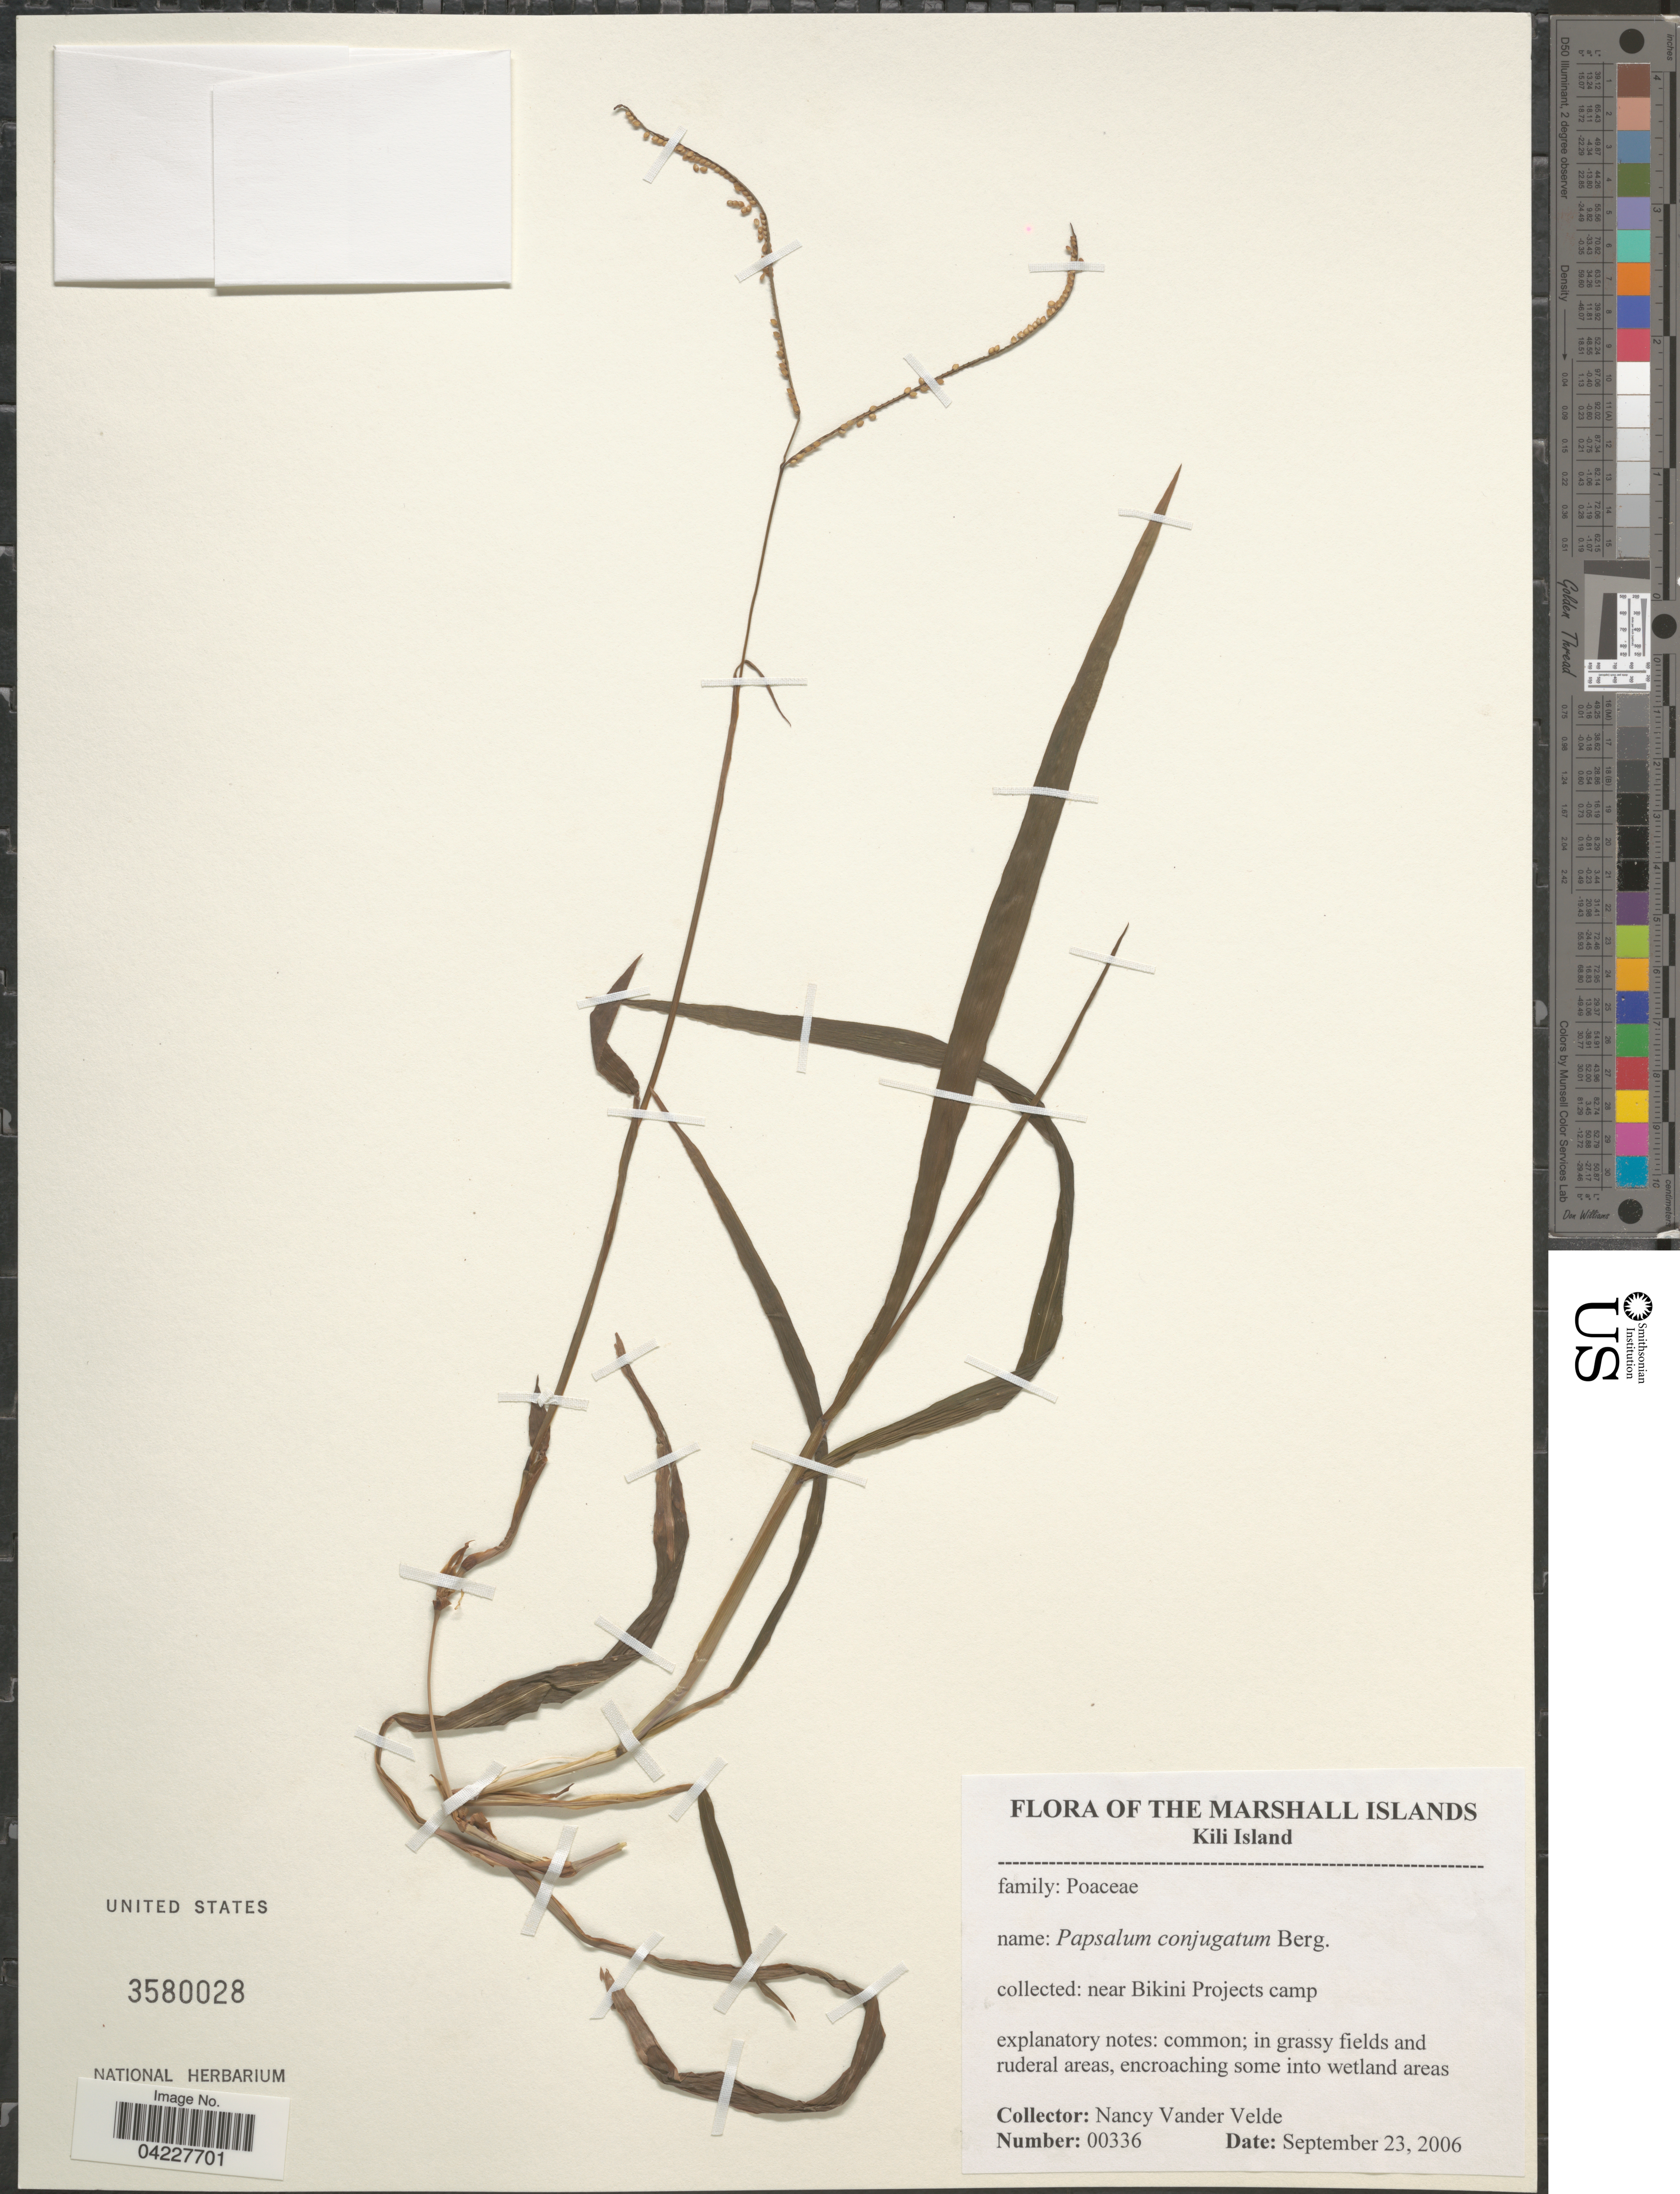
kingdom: Plantae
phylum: Tracheophyta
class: Liliopsida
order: Poales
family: Poaceae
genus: Paspalum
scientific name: Paspalum conjugatum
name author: P.J. Bergius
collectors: N. Vander Velde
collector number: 00336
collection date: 2006-09-23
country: Marshall Islands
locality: Kili Island. Near Bikini Projects camp.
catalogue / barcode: US 3580028